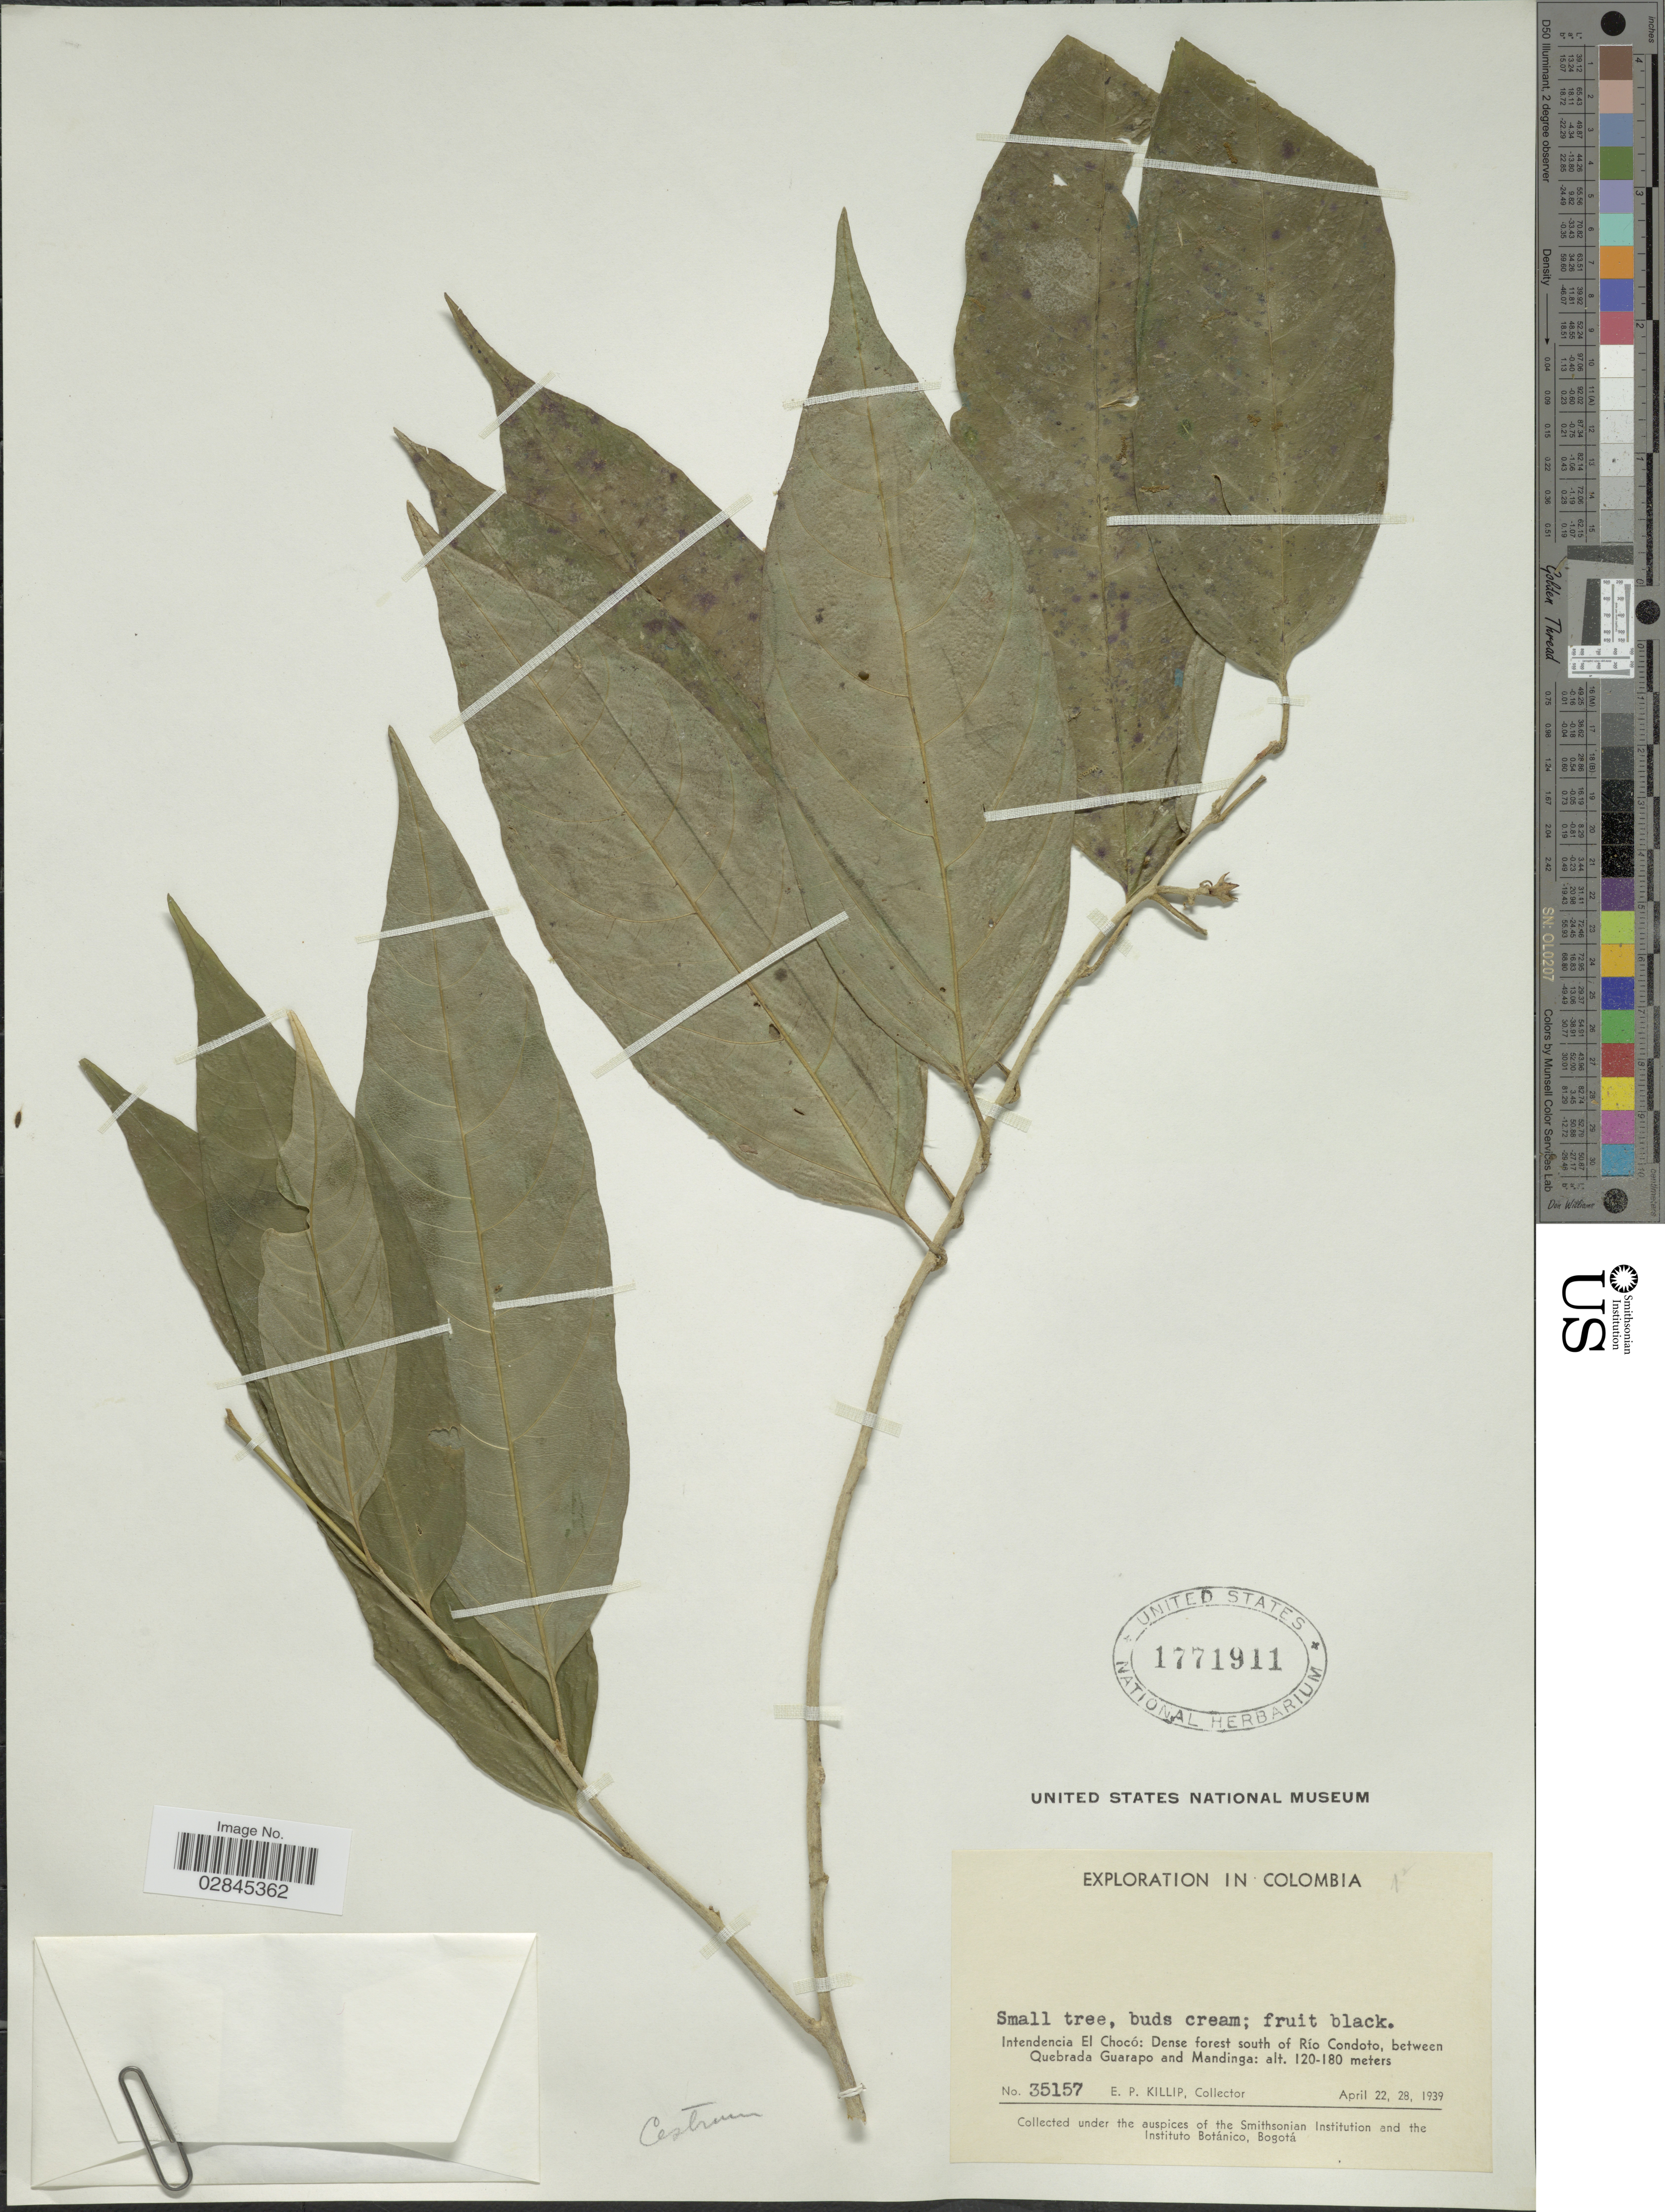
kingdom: Plantae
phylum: Tracheophyta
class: Magnoliopsida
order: Solanales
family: Solanaceae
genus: Cestrum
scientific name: Cestrum sp.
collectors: E. P. Killip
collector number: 35157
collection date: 1939-04-22/1939-04-28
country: Colombia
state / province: Chocó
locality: Intendencia El Chocó: Dense forest south of Río Condota, between Quebrada Guarapo and Mandinga.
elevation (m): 120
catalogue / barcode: US 1771911